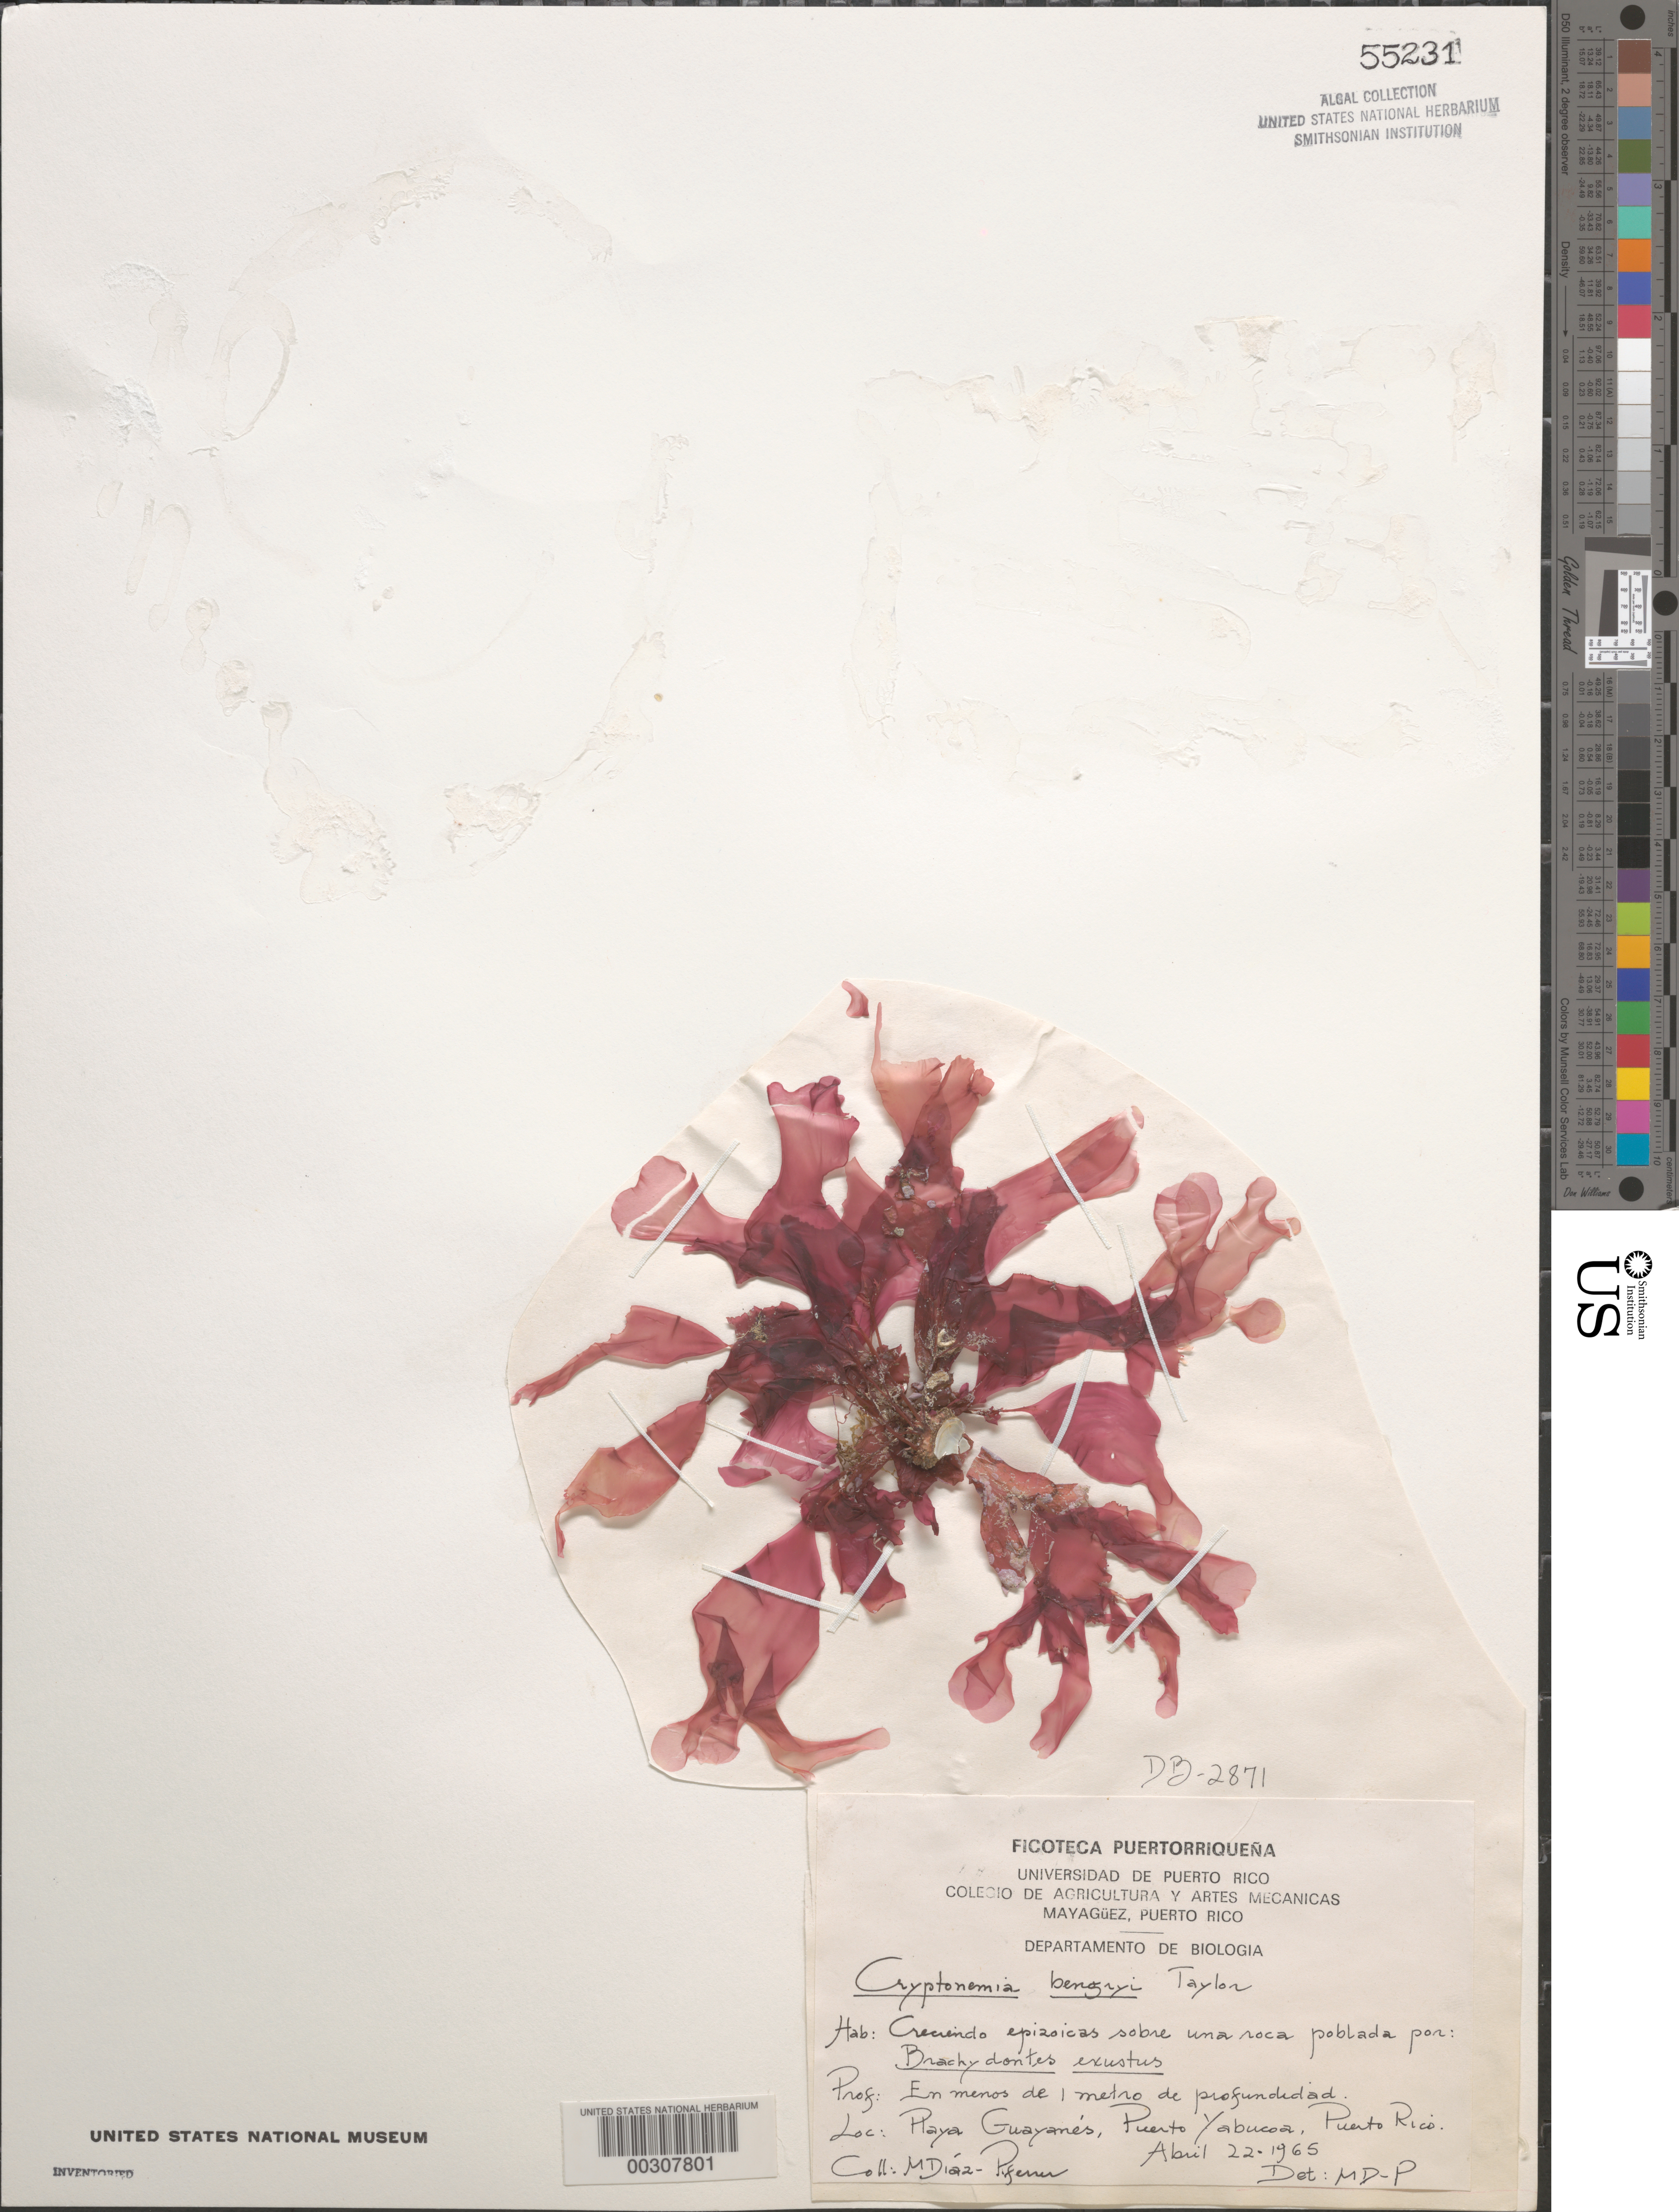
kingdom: Plantae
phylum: Rhodophyta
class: Florideophyceae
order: Halymeniales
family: Halymeniaceae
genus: Cryptonemia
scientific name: Cryptonemia bengryi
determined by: Diaz-Piferrer, M.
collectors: M. Diaz-Piferrer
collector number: DB-2871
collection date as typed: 22 Apr 1965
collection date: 1965-04-22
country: Puerto Rico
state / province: Yabucoa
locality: Playa Guayanes, Puerto Yabucoa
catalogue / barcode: US 55231